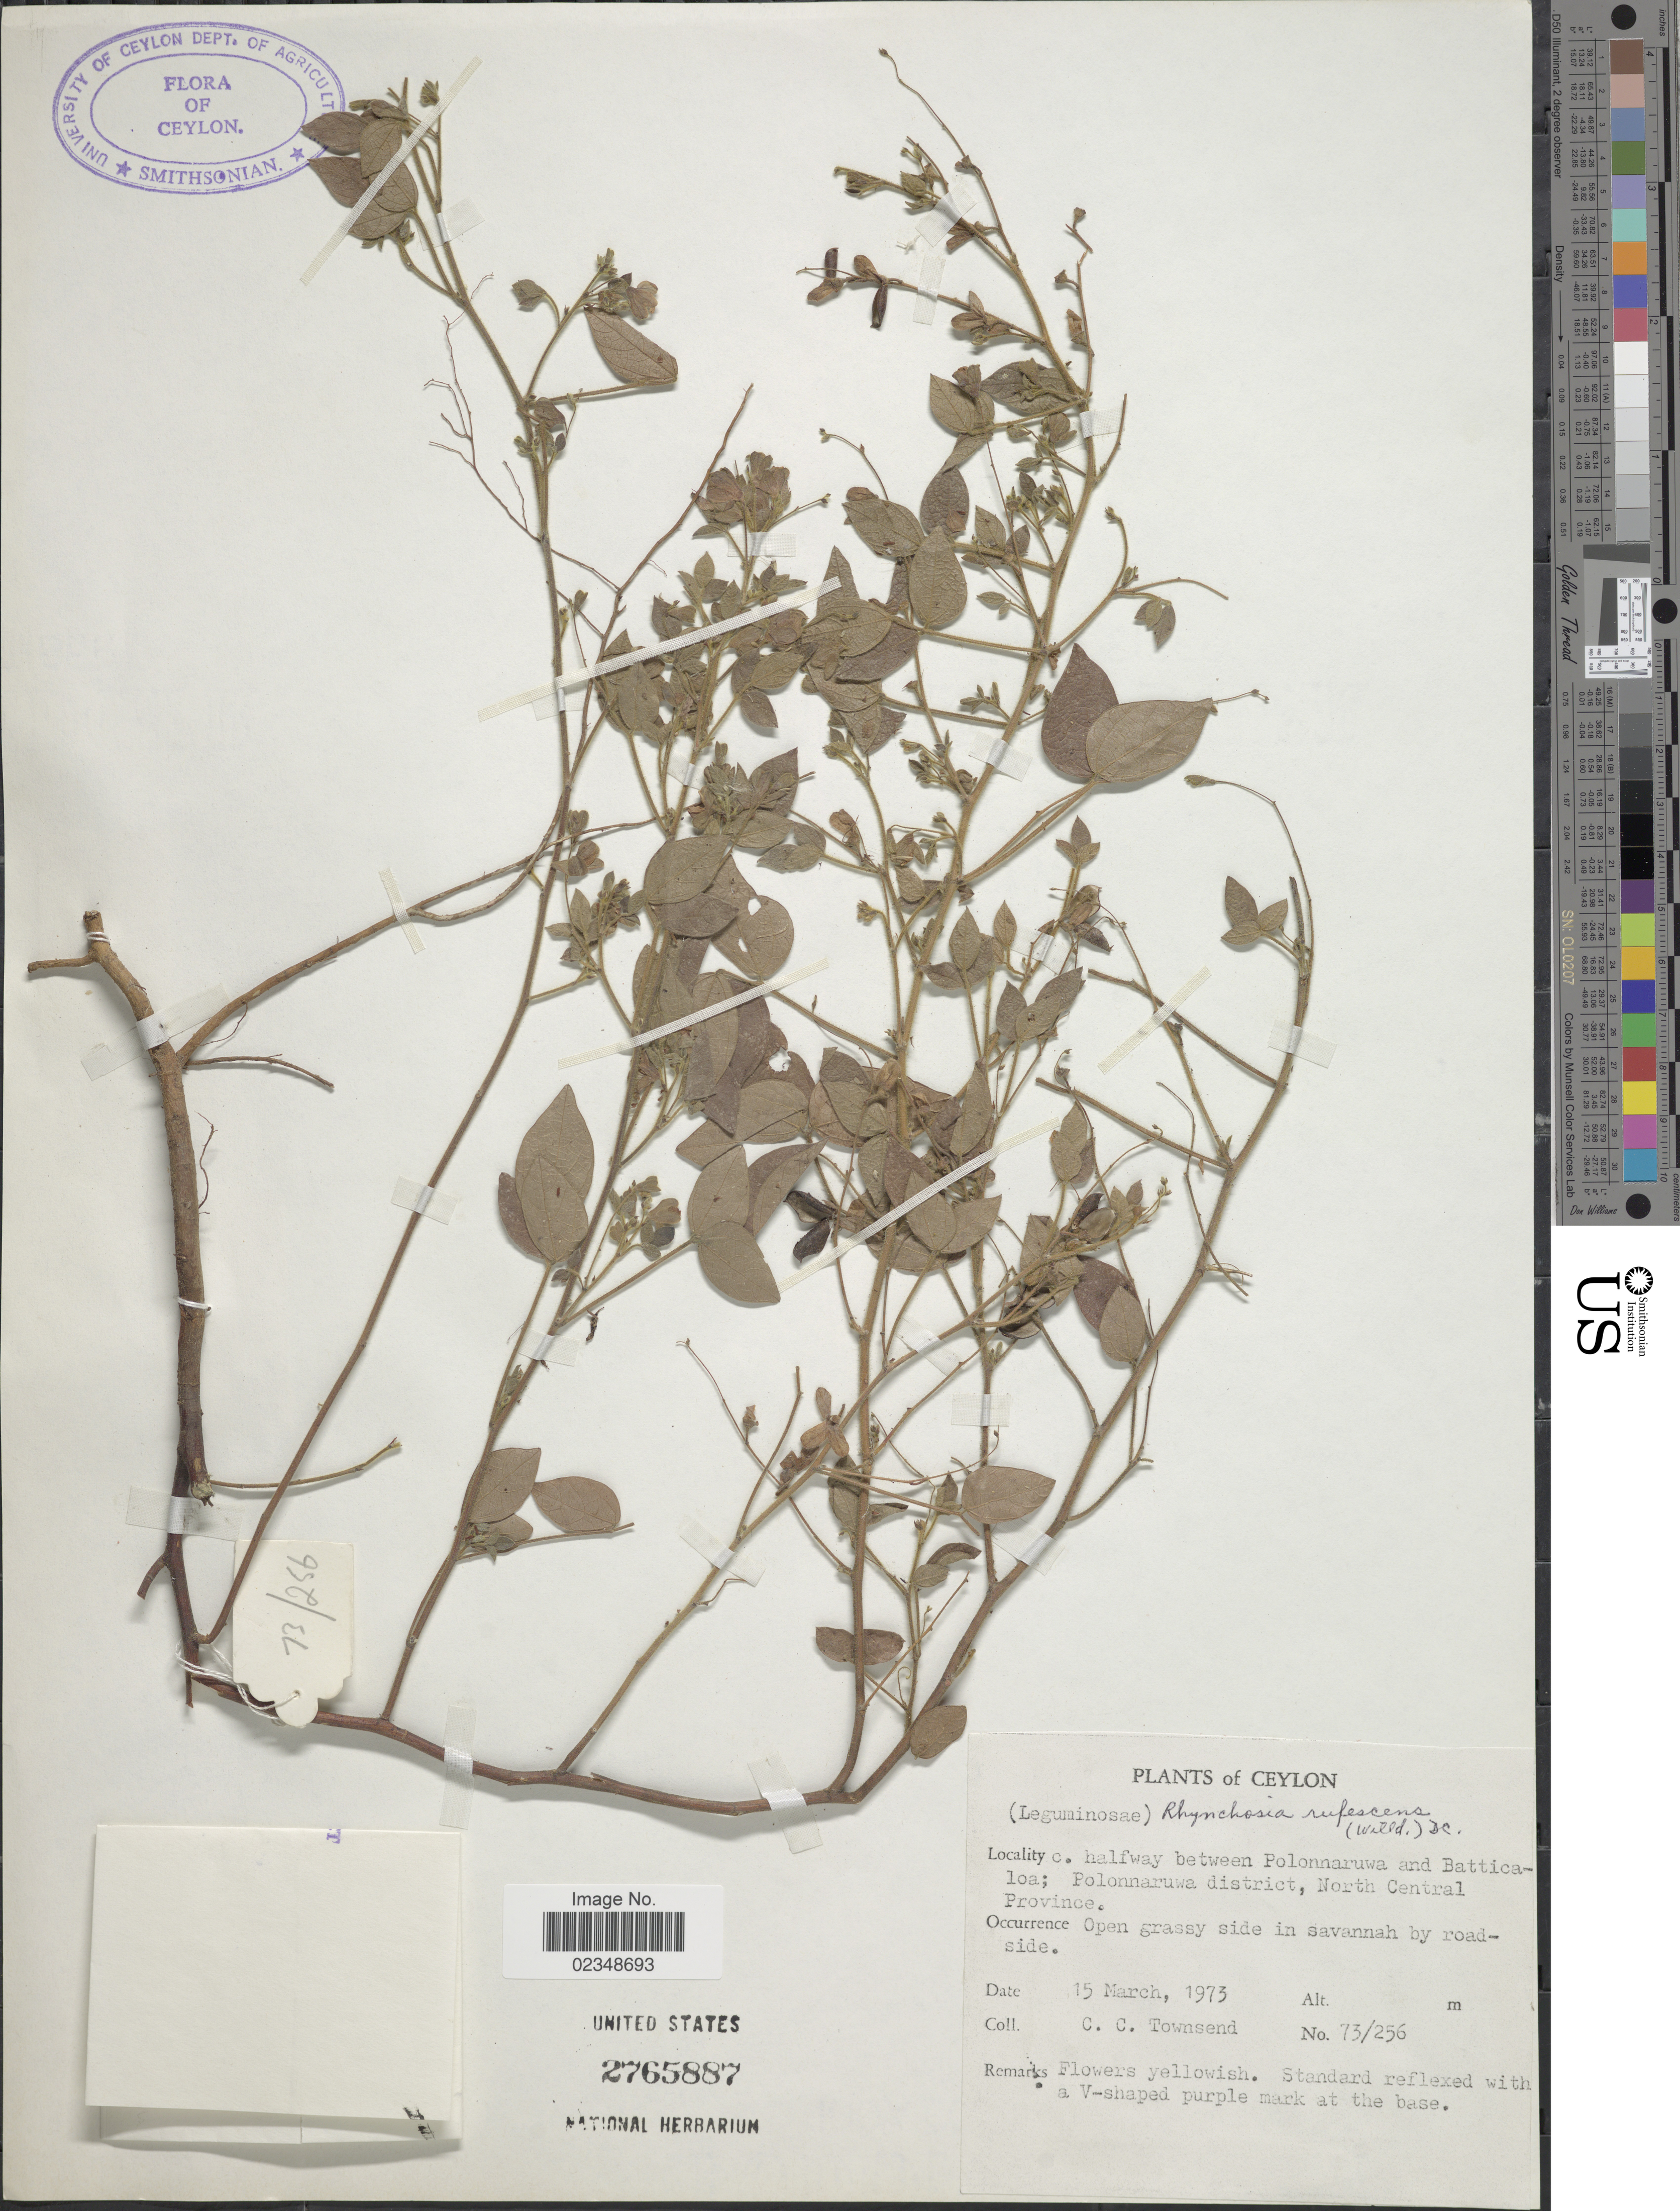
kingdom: Plantae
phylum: Tracheophyta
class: Magnoliopsida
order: Fabales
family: Fabaceae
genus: Rhynchosia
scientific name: Rhynchosia rufescens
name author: DC.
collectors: C. C. Townsend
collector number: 73/256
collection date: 1973-03-15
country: Sri Lanka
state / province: North Central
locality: Ceylon, c. halfway between Polonnaruwa and Batticaloa; Polonnaruwa district, North Central Province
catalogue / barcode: US 2765887